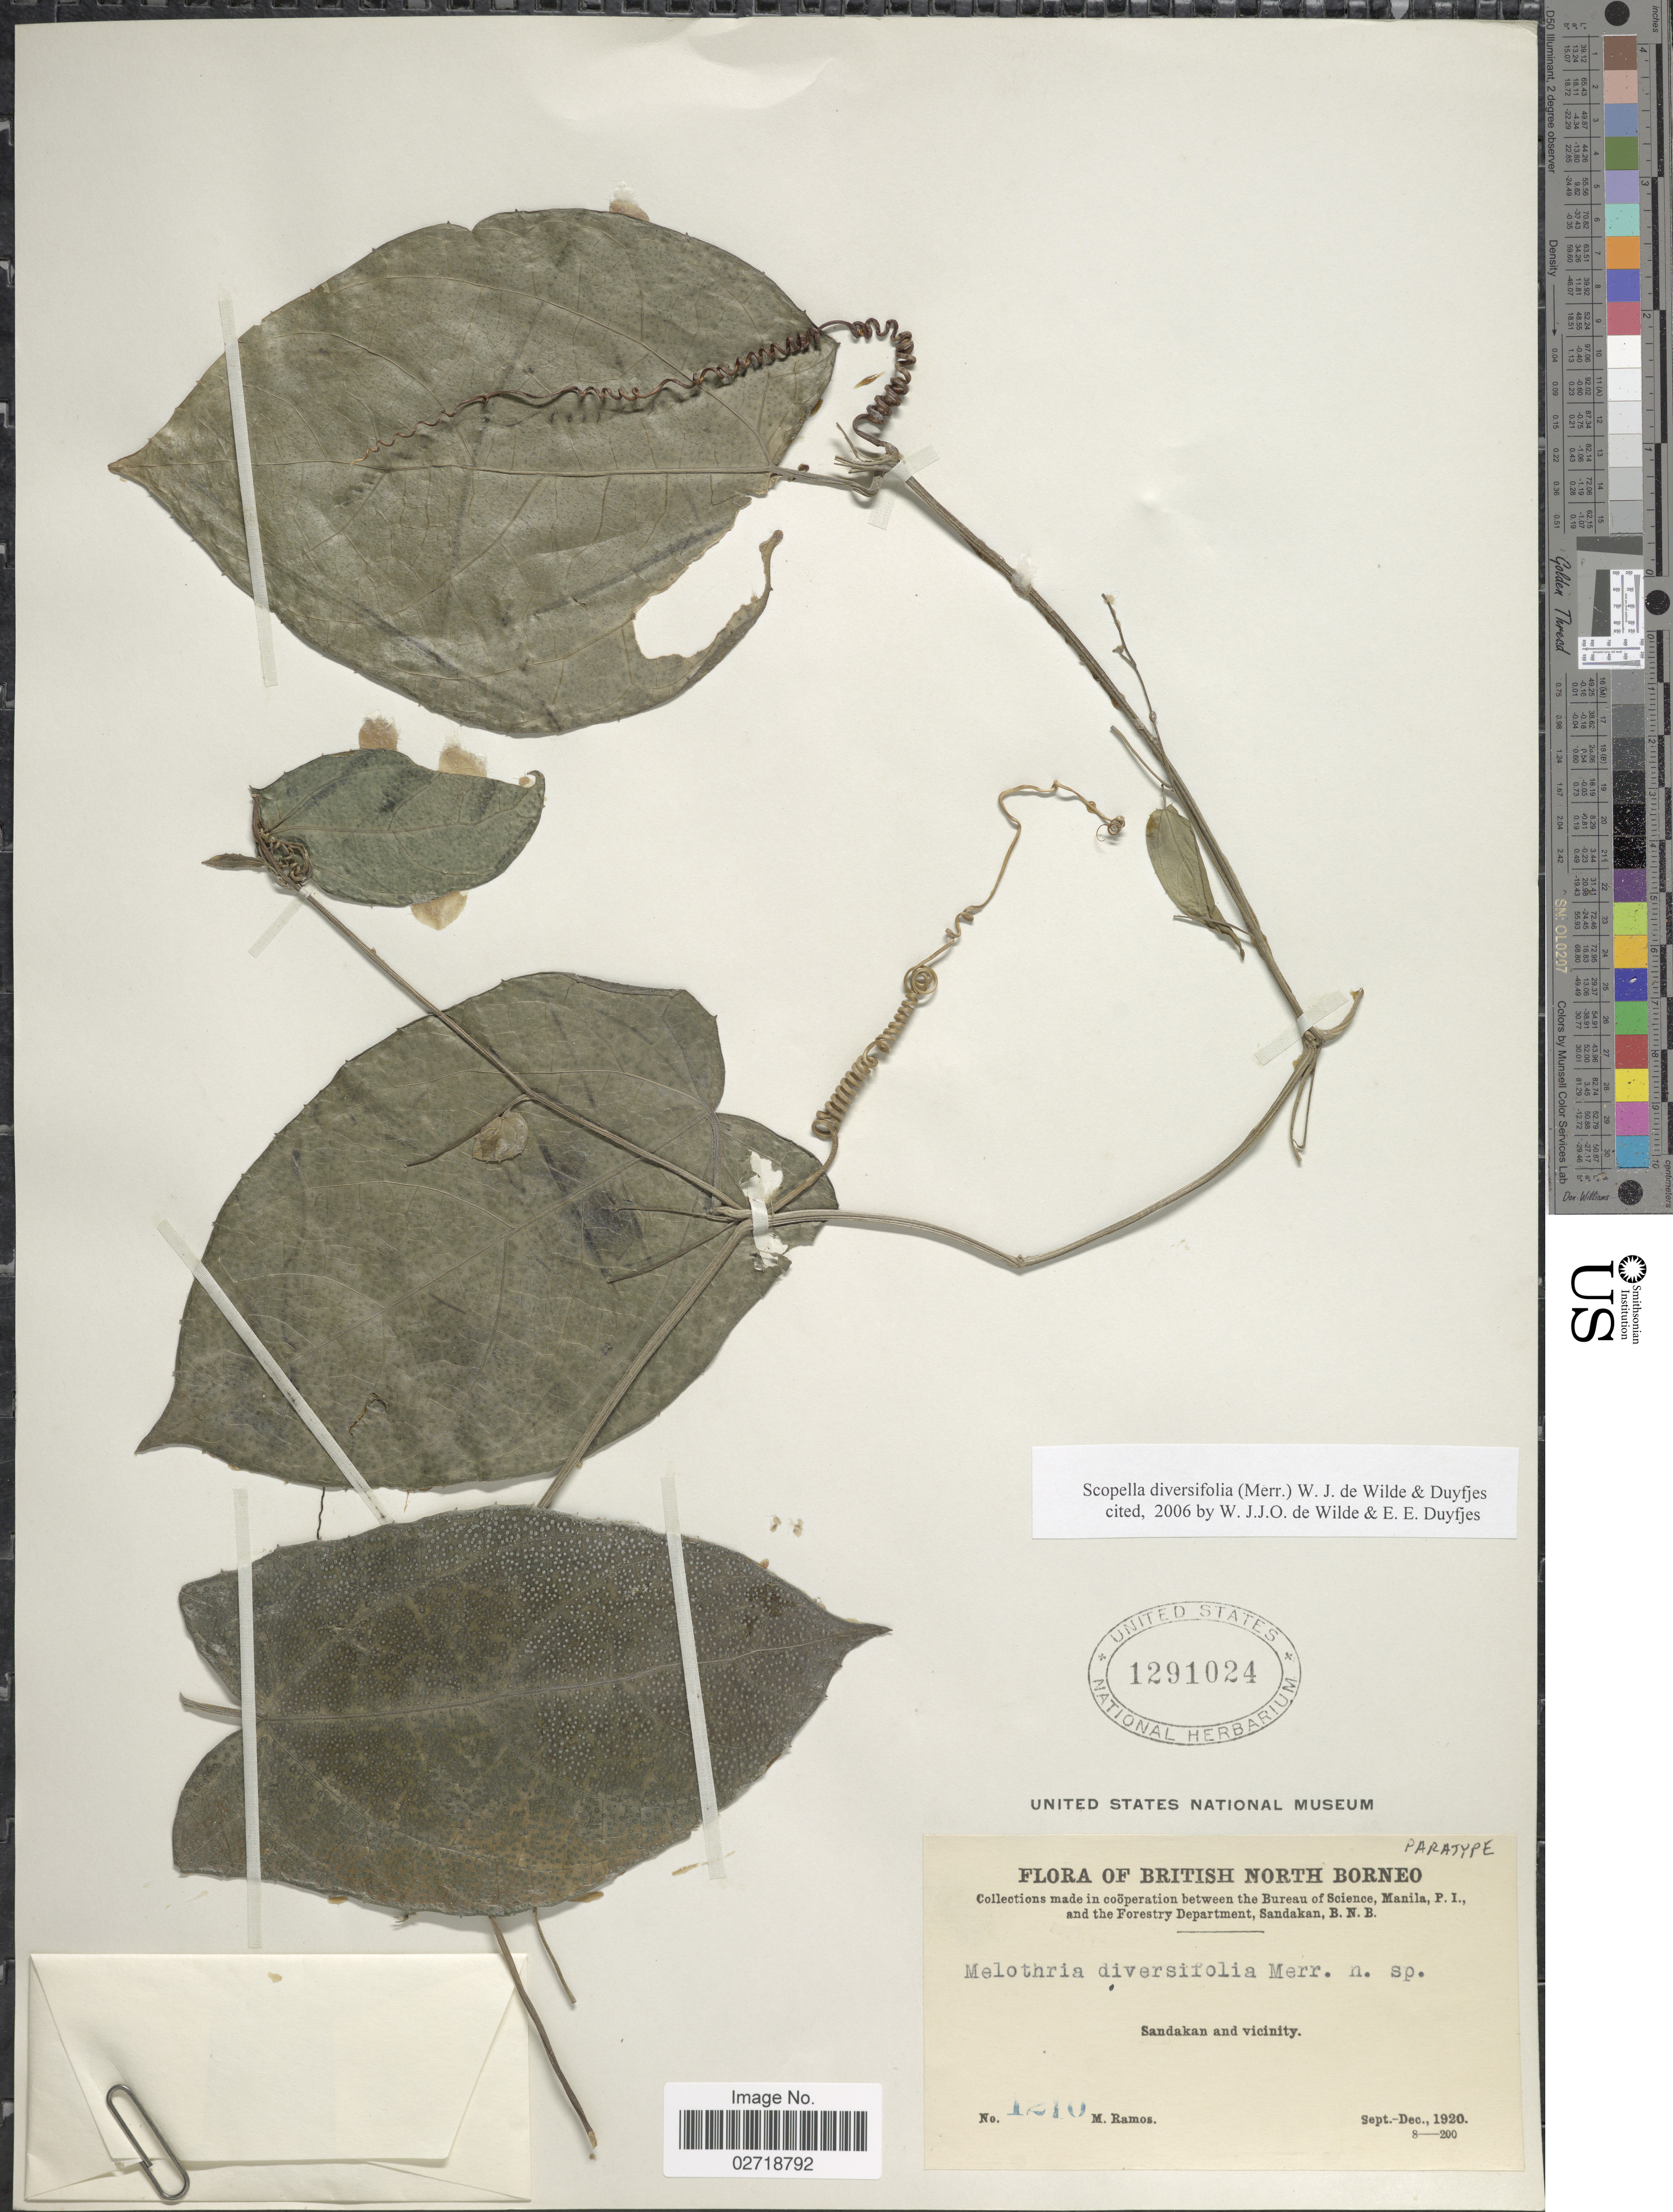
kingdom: Plantae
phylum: Tracheophyta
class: Magnoliopsida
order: Cucurbitales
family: Cucurbitaceae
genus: Scopellaria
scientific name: Scopellaria diversifolia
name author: (Merr.) W.J. de Wilde & Duyfjes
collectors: M. Ramos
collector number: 1210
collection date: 1920-09/1920-12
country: Malaysia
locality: British North Borneo. Sandakan and vicinity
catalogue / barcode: US 1291024